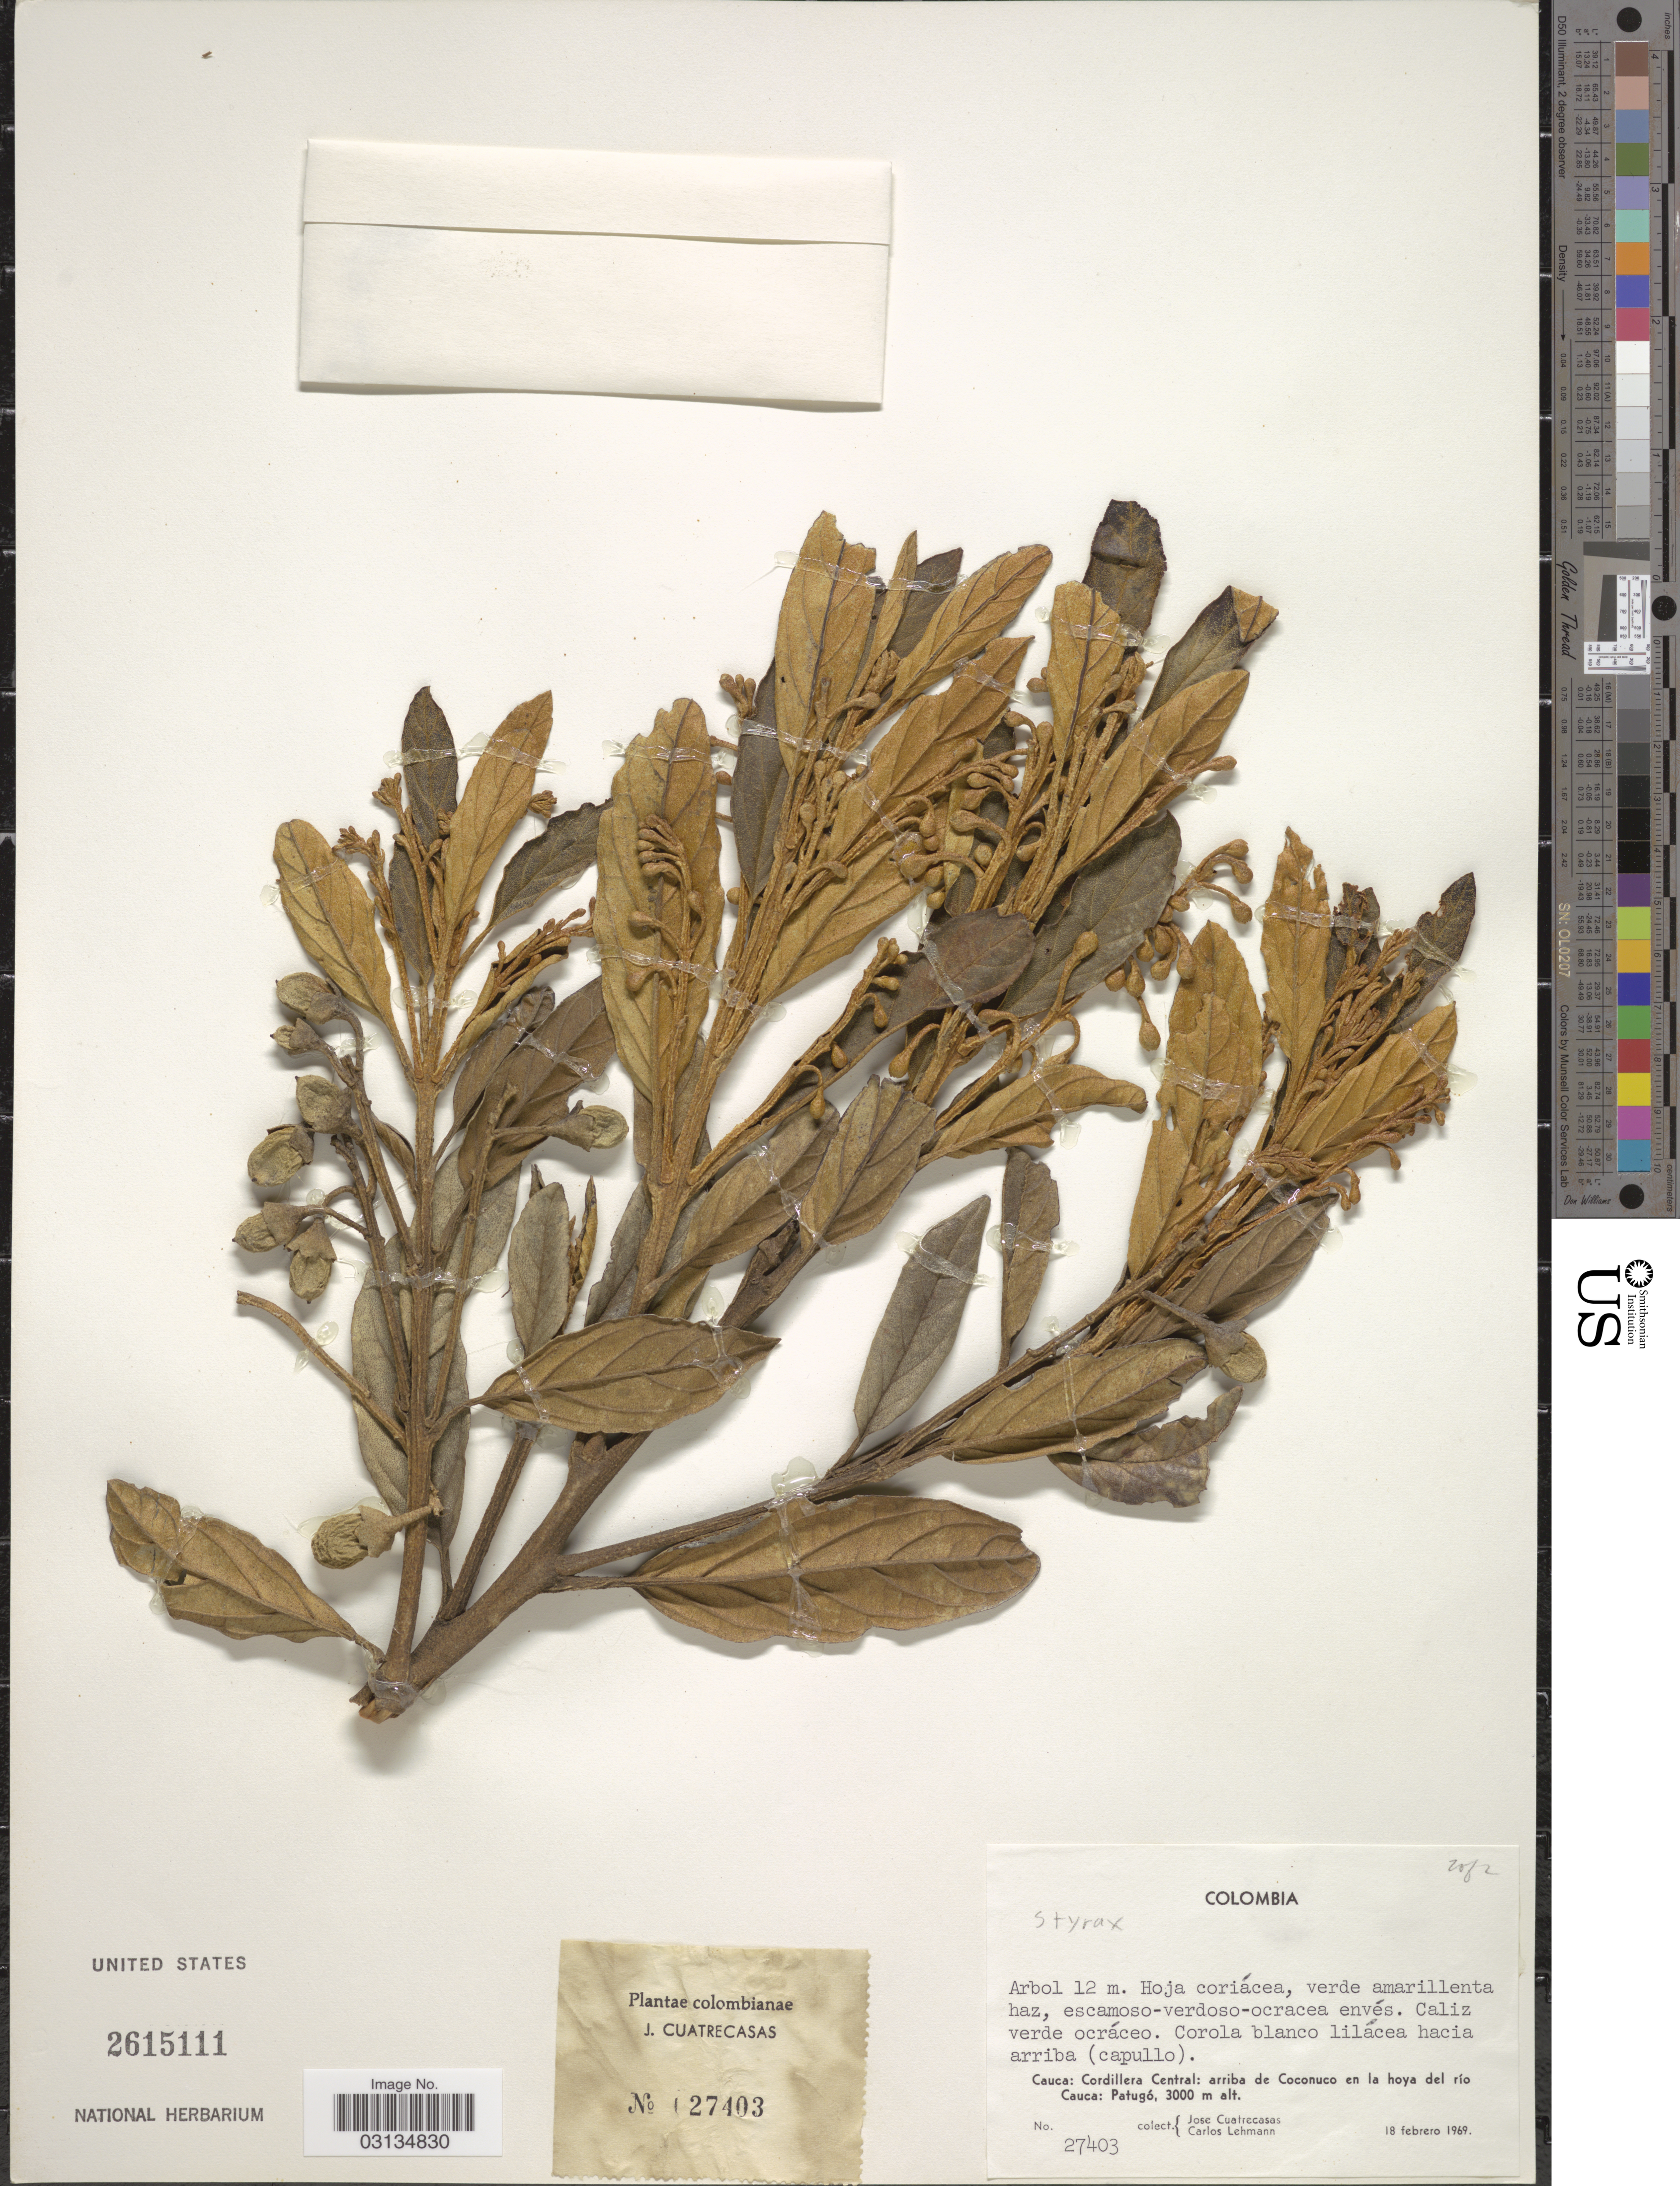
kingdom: Plantae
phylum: Tracheophyta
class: Magnoliopsida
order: Ericales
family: Styracaceae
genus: Styrax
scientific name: Styrax sp.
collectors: J. Cuatrecasas & C. Lehmann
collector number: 27403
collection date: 1969-02-18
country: Colombia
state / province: Cauca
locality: Cordillera Central: arriba de Coconuco en la hoya del río Cauca: Patugó.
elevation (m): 3000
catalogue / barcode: US 2615111